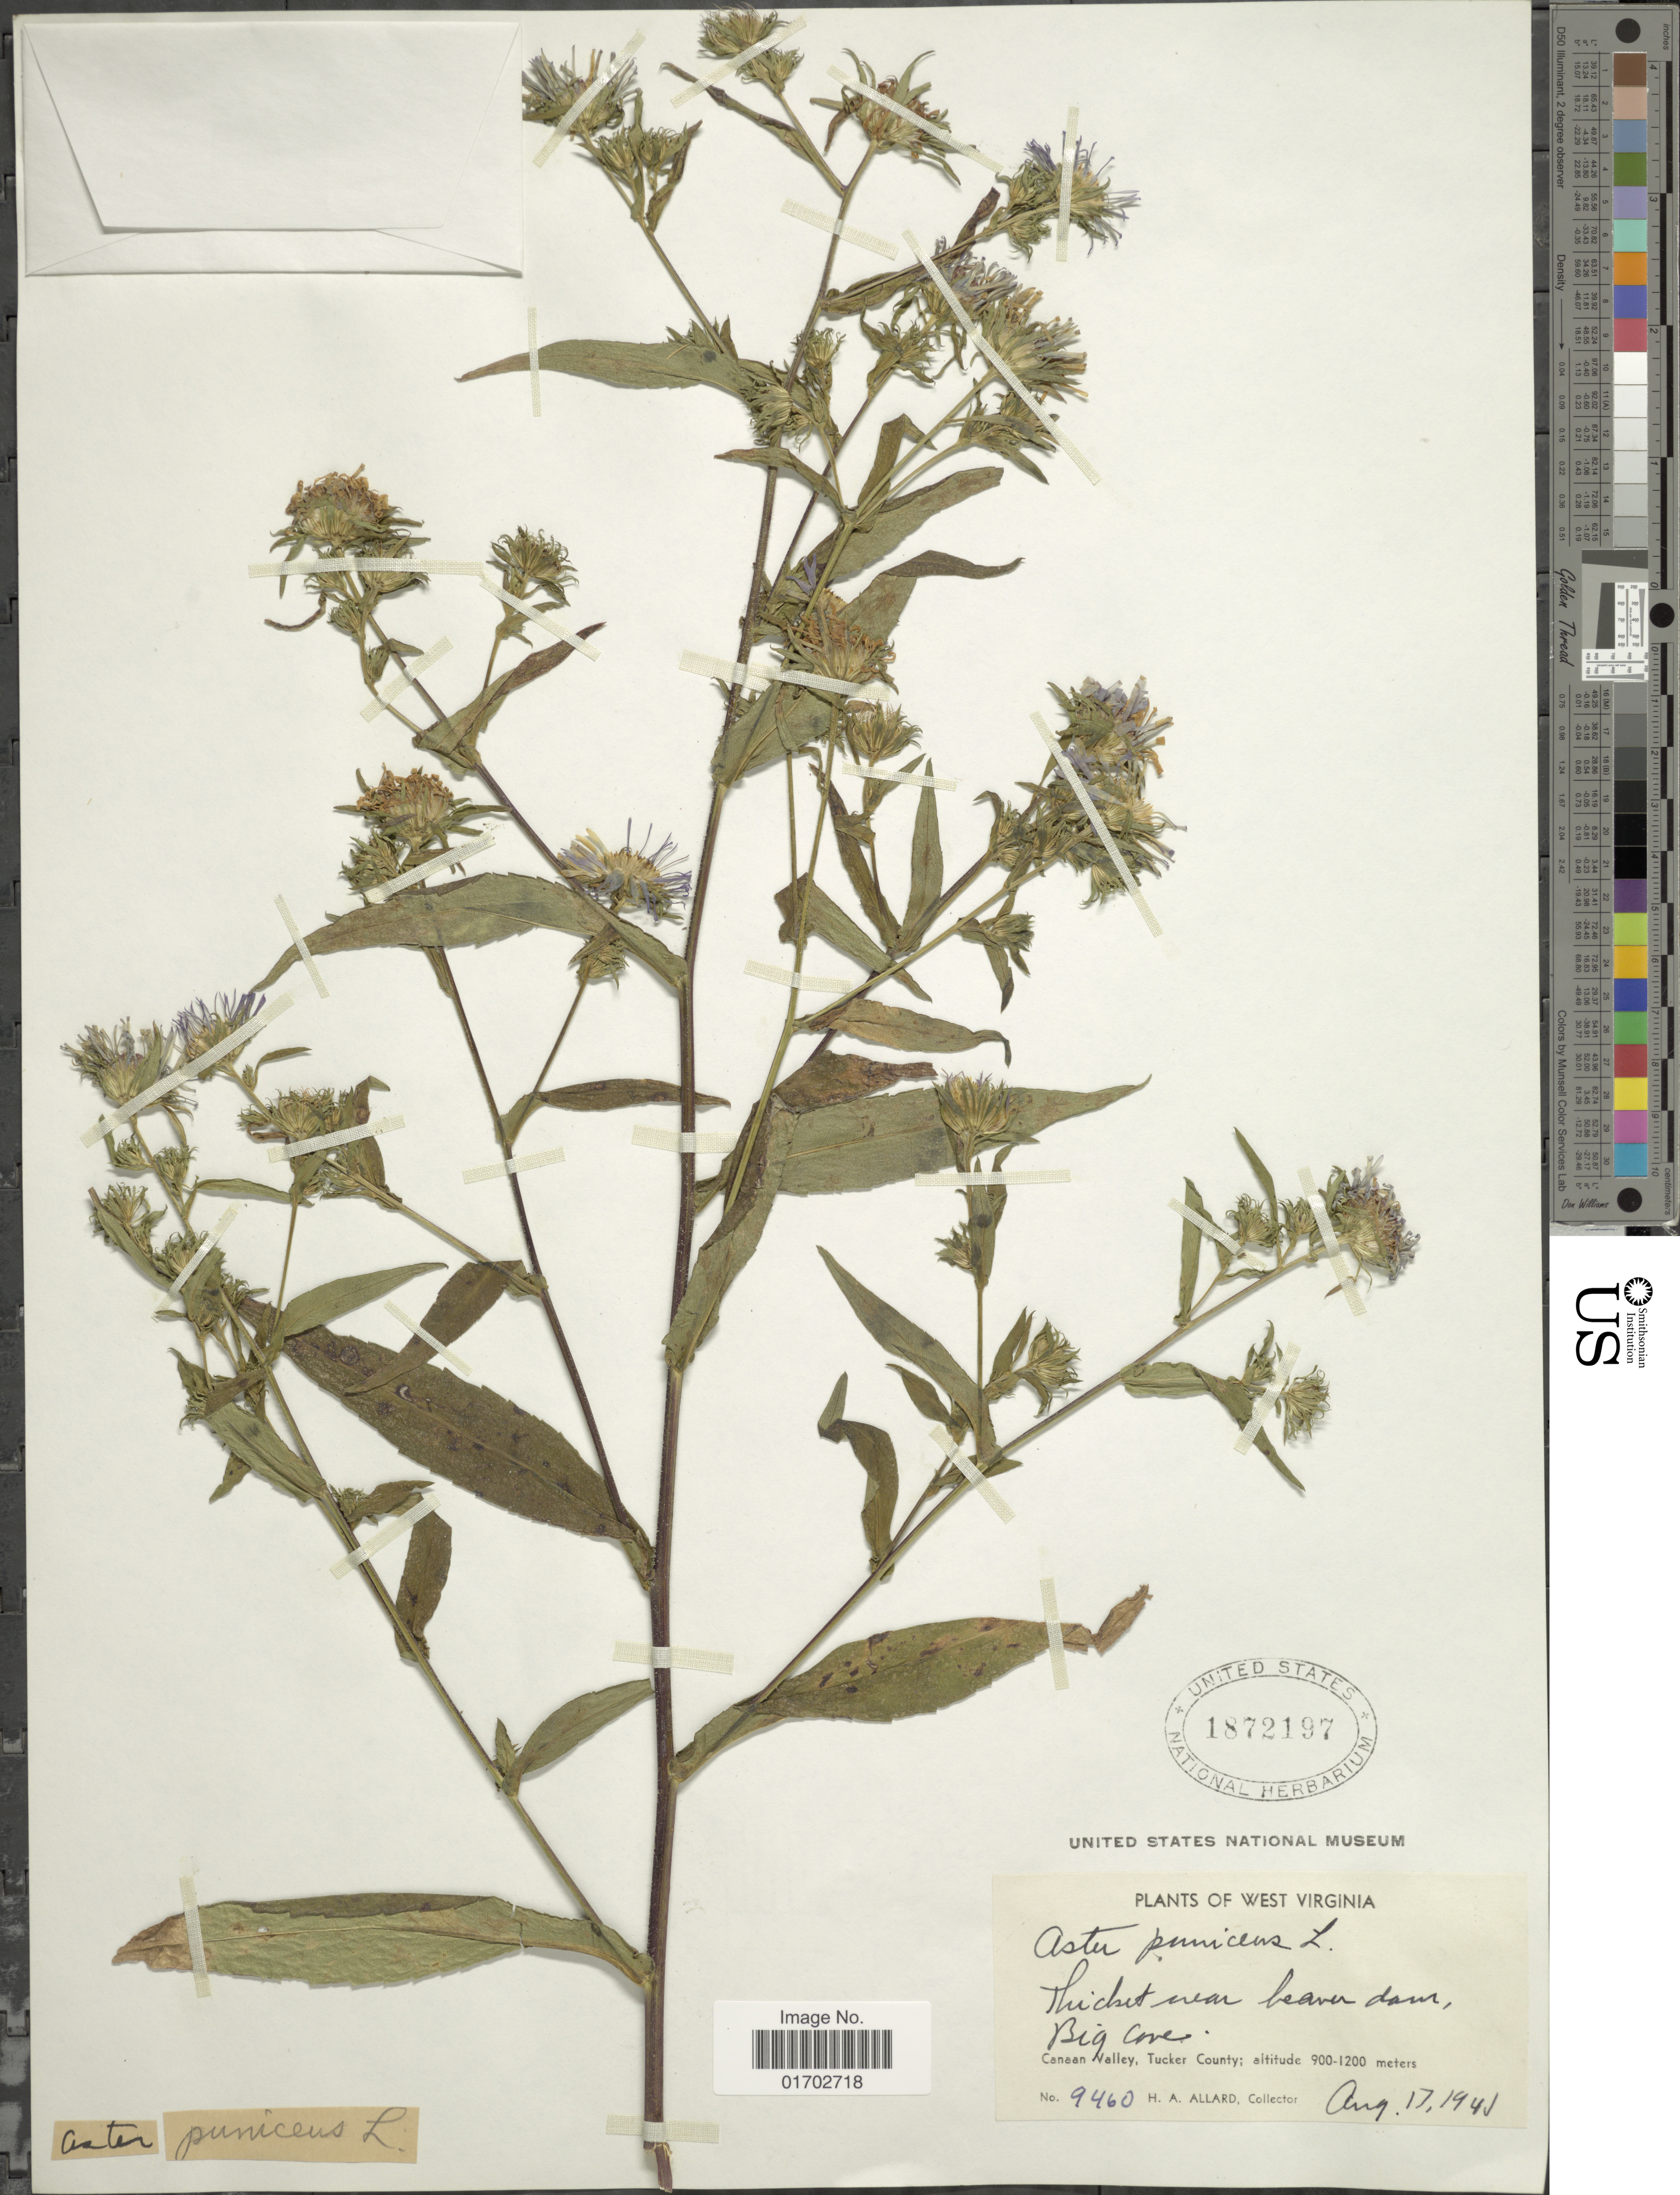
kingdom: Plantae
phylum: Tracheophyta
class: Magnoliopsida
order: Asterales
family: Asteraceae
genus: Symphyotrichum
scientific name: Symphyotrichum puniceum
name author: (L.) Á. Löve & D. Löve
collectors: H. A. Allard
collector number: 9460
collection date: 1943-08-17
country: United States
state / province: West Virginia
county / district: Tucker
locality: Thicket near leaver dam, Big Cove, Canaan Valley, Tucker County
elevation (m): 900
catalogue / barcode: US 1872197